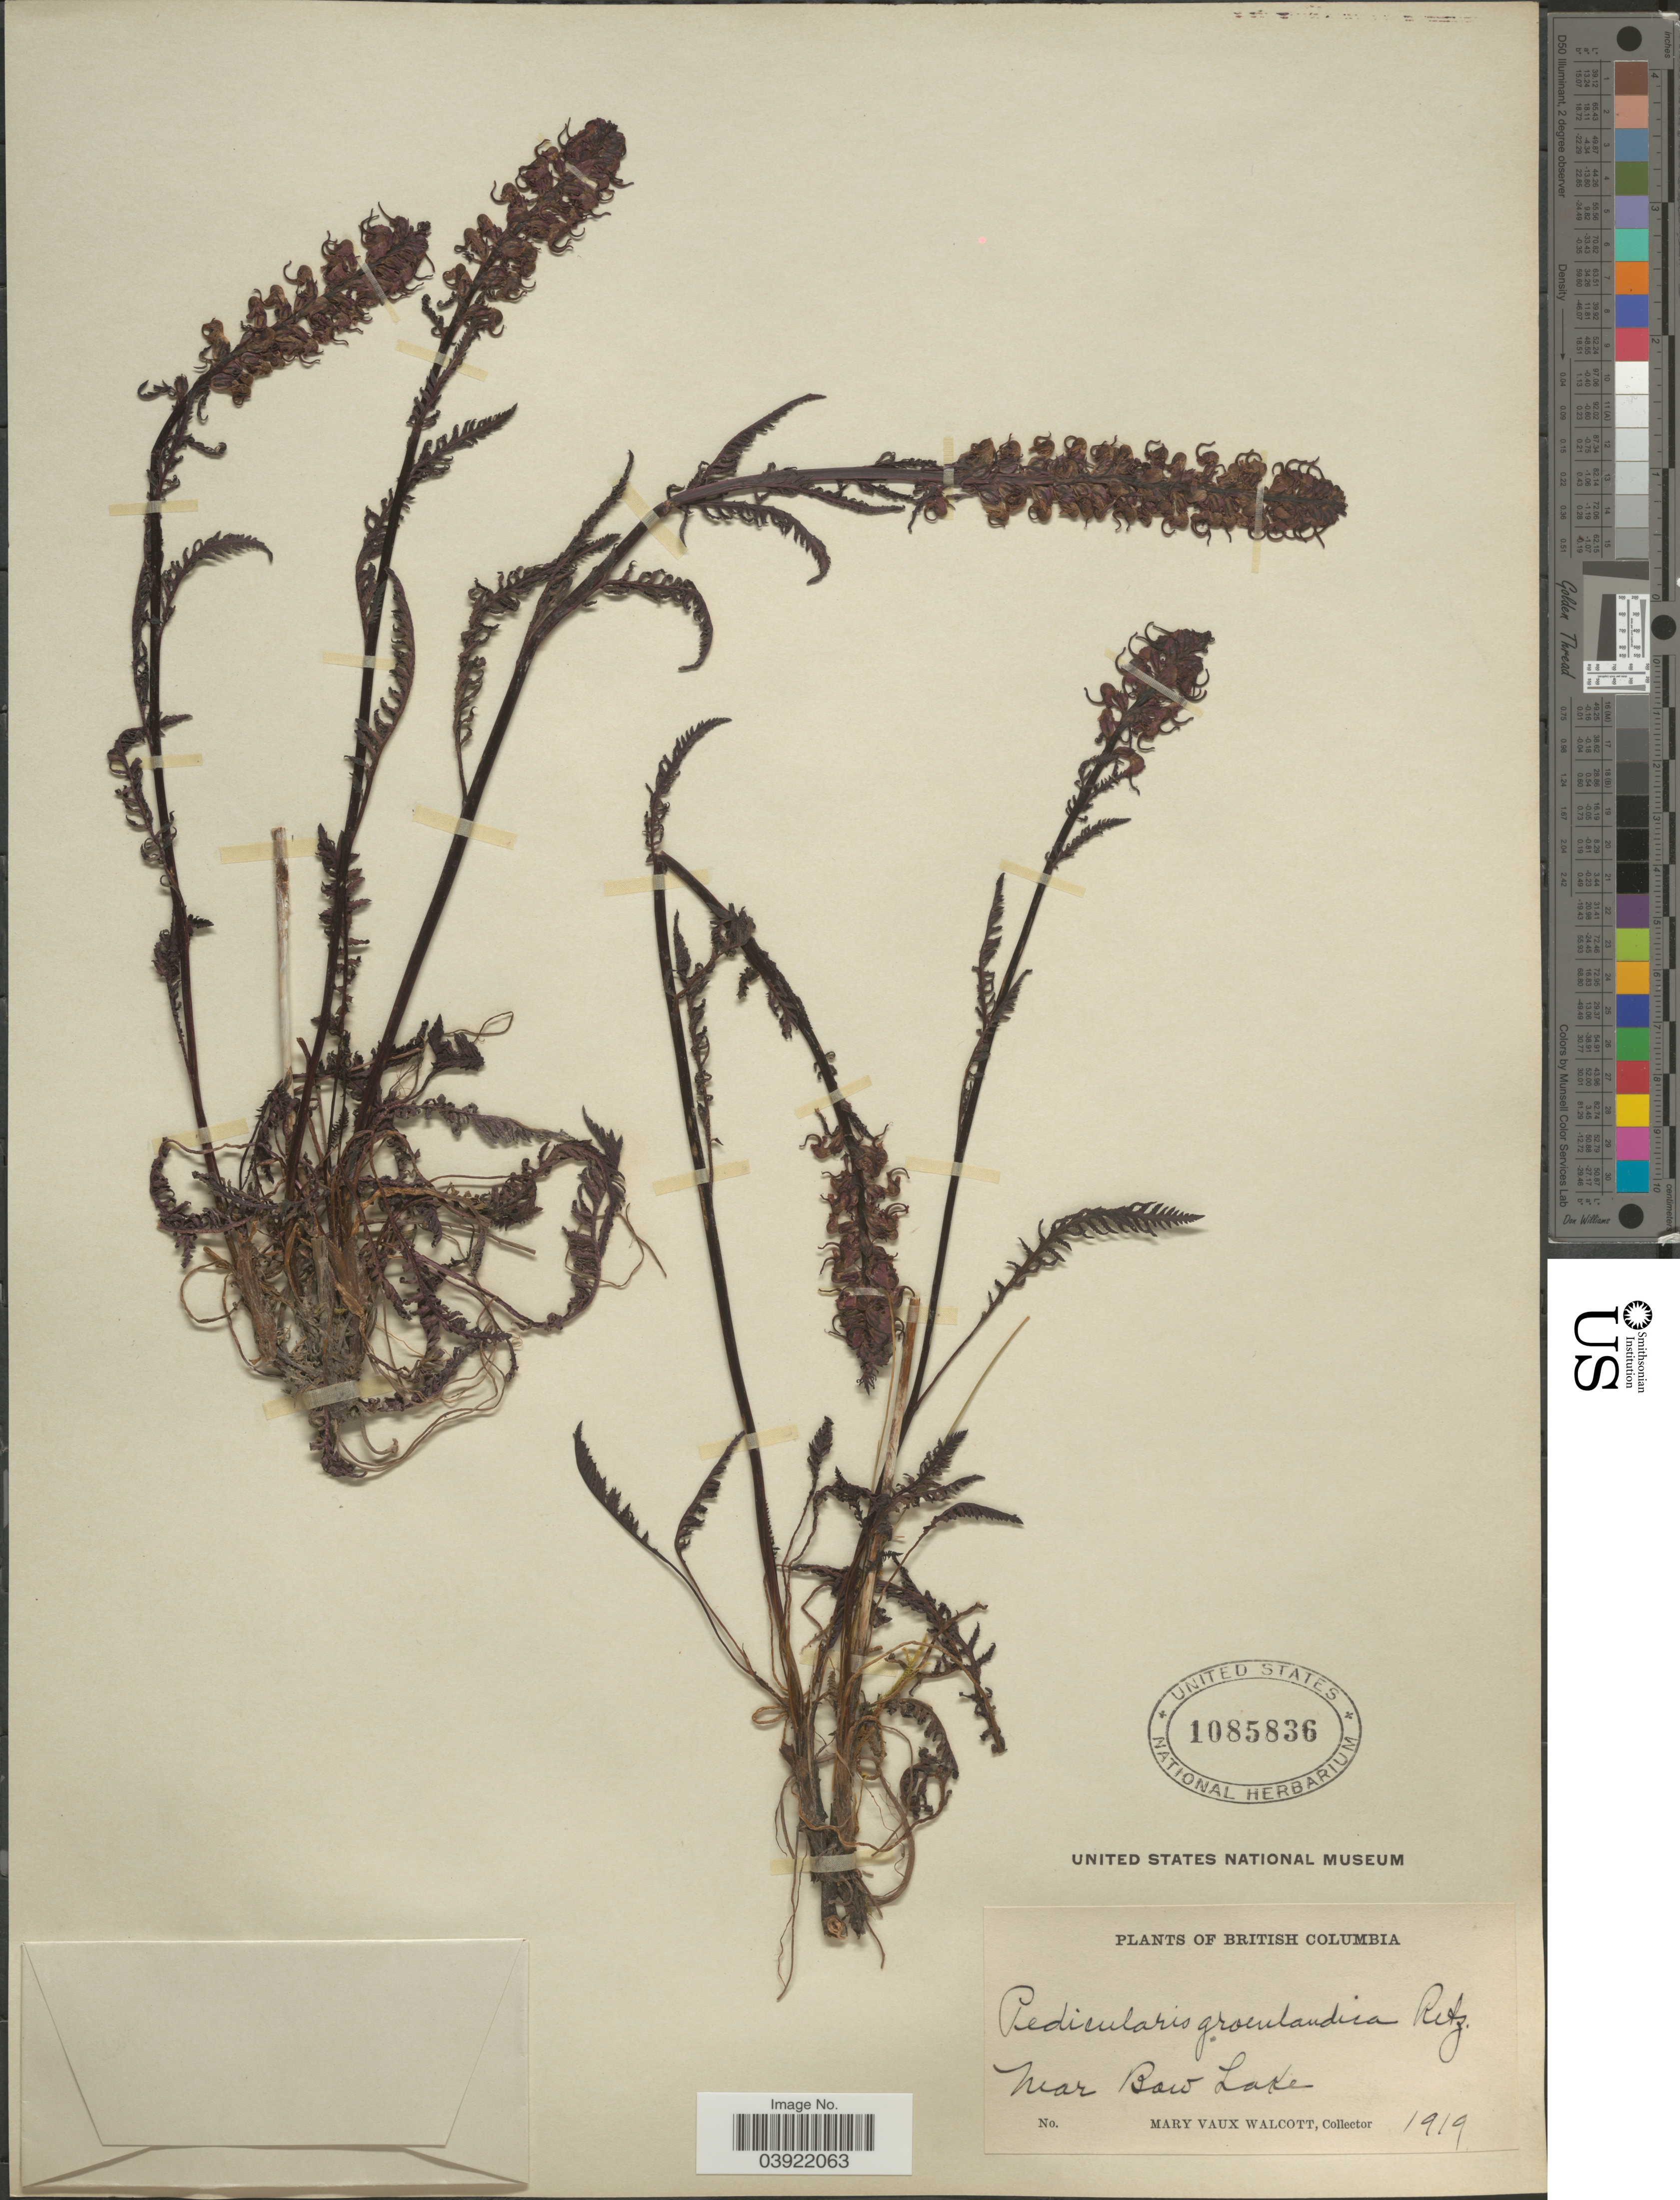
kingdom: Plantae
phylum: Tracheophyta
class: Magnoliopsida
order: Lamiales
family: Orobanchaceae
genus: Pedicularis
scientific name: Pedicularis groenlandica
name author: Retz.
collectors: M. Walcott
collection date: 1919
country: Canada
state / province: British Columbia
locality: Near Bow Lake.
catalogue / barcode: US 1085836